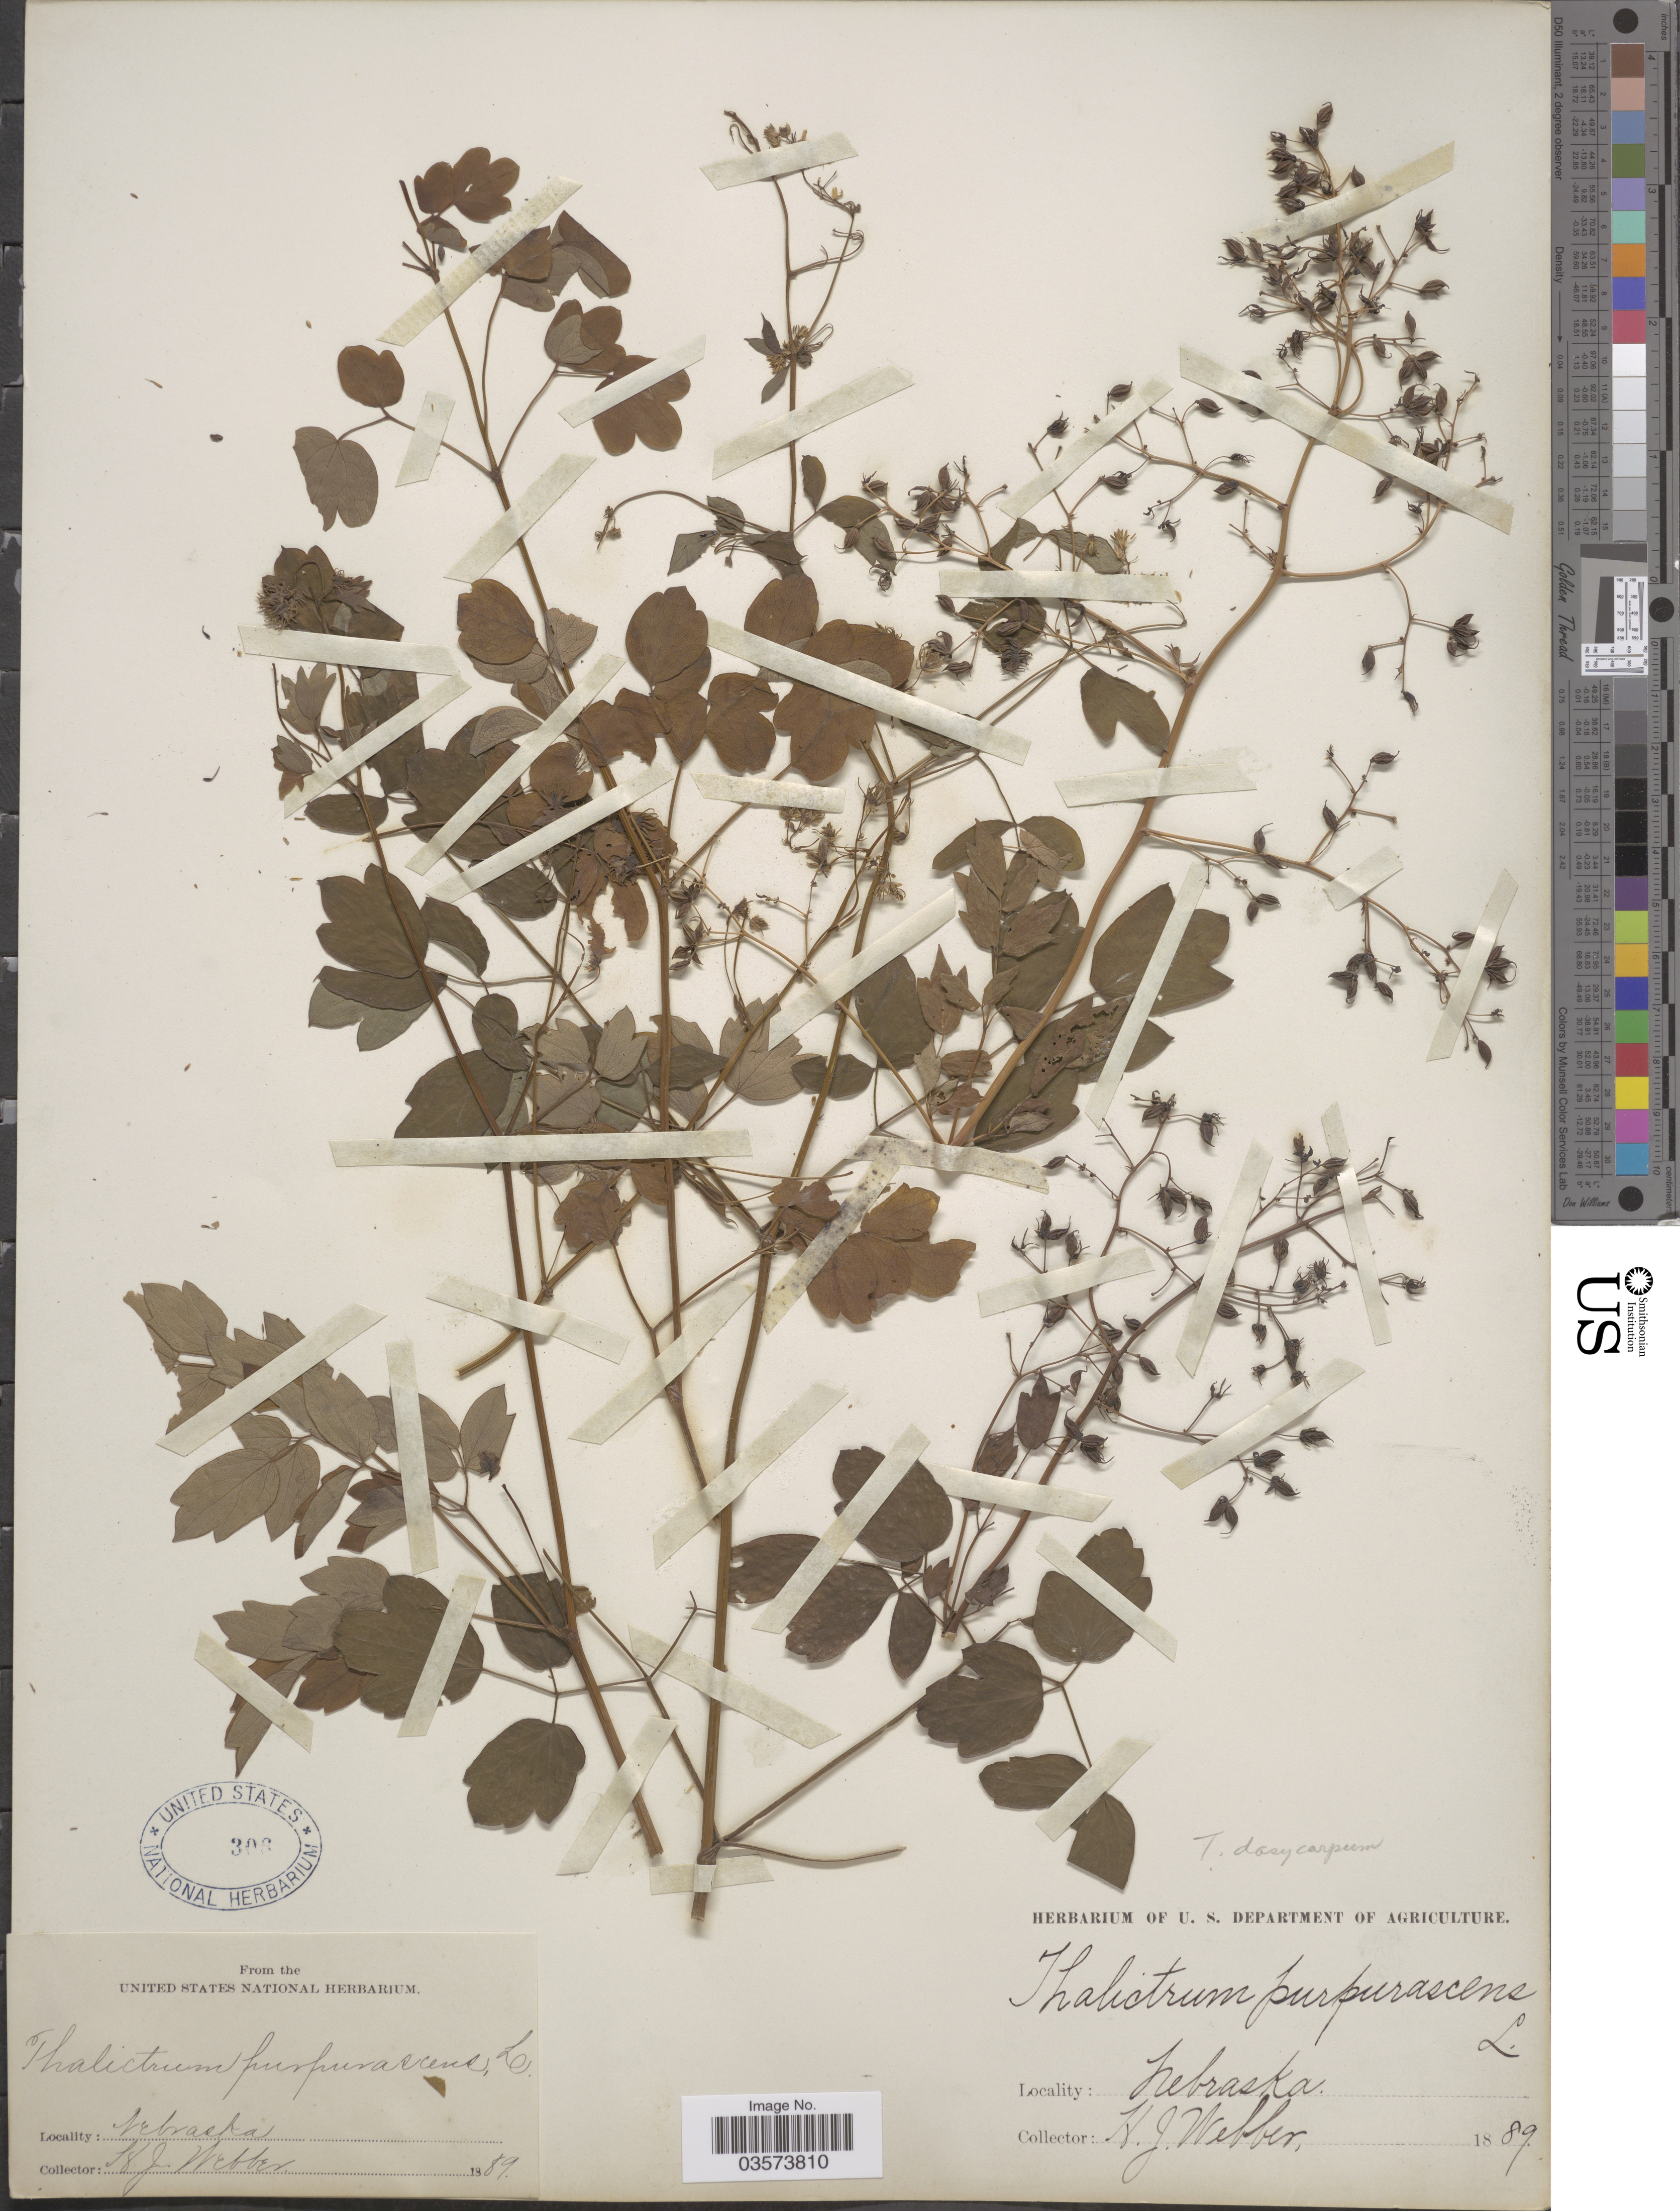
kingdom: Plantae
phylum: Tracheophyta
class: Magnoliopsida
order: Ranunculales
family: Ranunculaceae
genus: Thalictrum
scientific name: Thalictrum dasycarpum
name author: Fisch. & Avé-Lall.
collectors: H. Webber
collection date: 1889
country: United States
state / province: Nebraska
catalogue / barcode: US 306